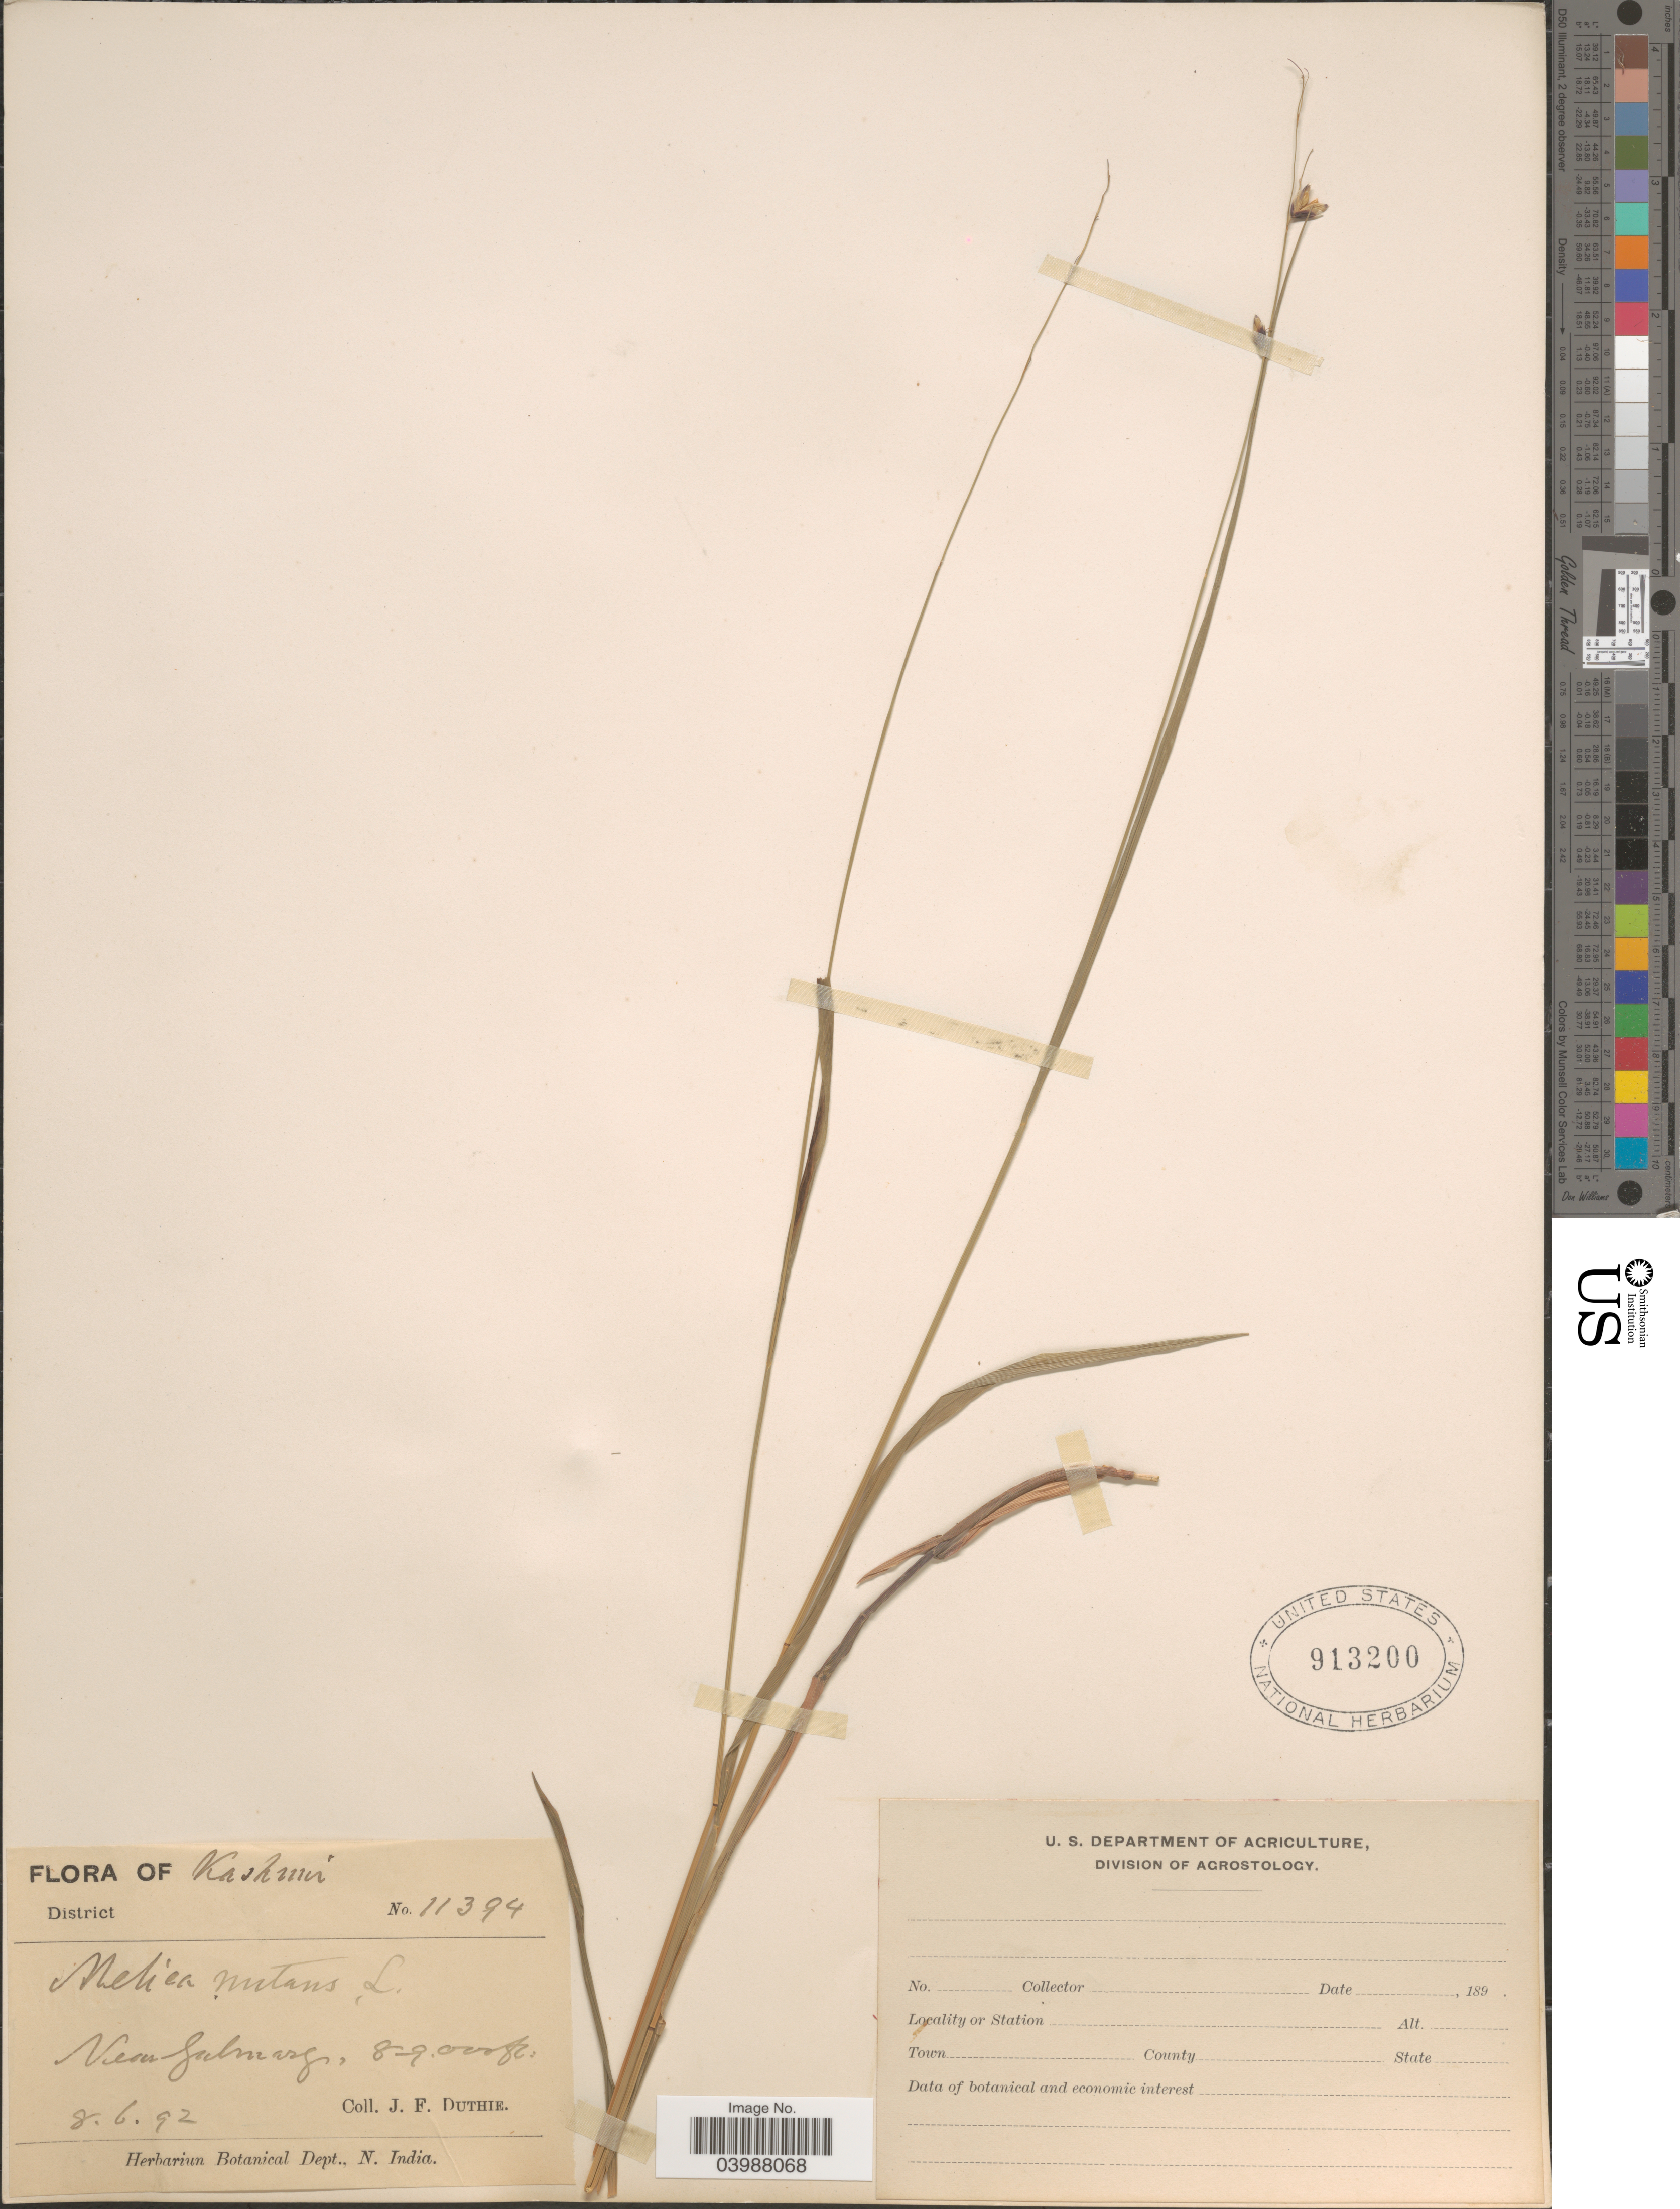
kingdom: Plantae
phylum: Tracheophyta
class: Liliopsida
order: Poales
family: Poaceae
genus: Melica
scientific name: Melica nutans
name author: L.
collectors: J. F. Duthie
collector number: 11394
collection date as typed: Transcribed d/m/y: 8/6/92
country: India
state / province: Jammu and Kashmir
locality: Kashmir. Near Gulmarg.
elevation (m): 2438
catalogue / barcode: US 913200